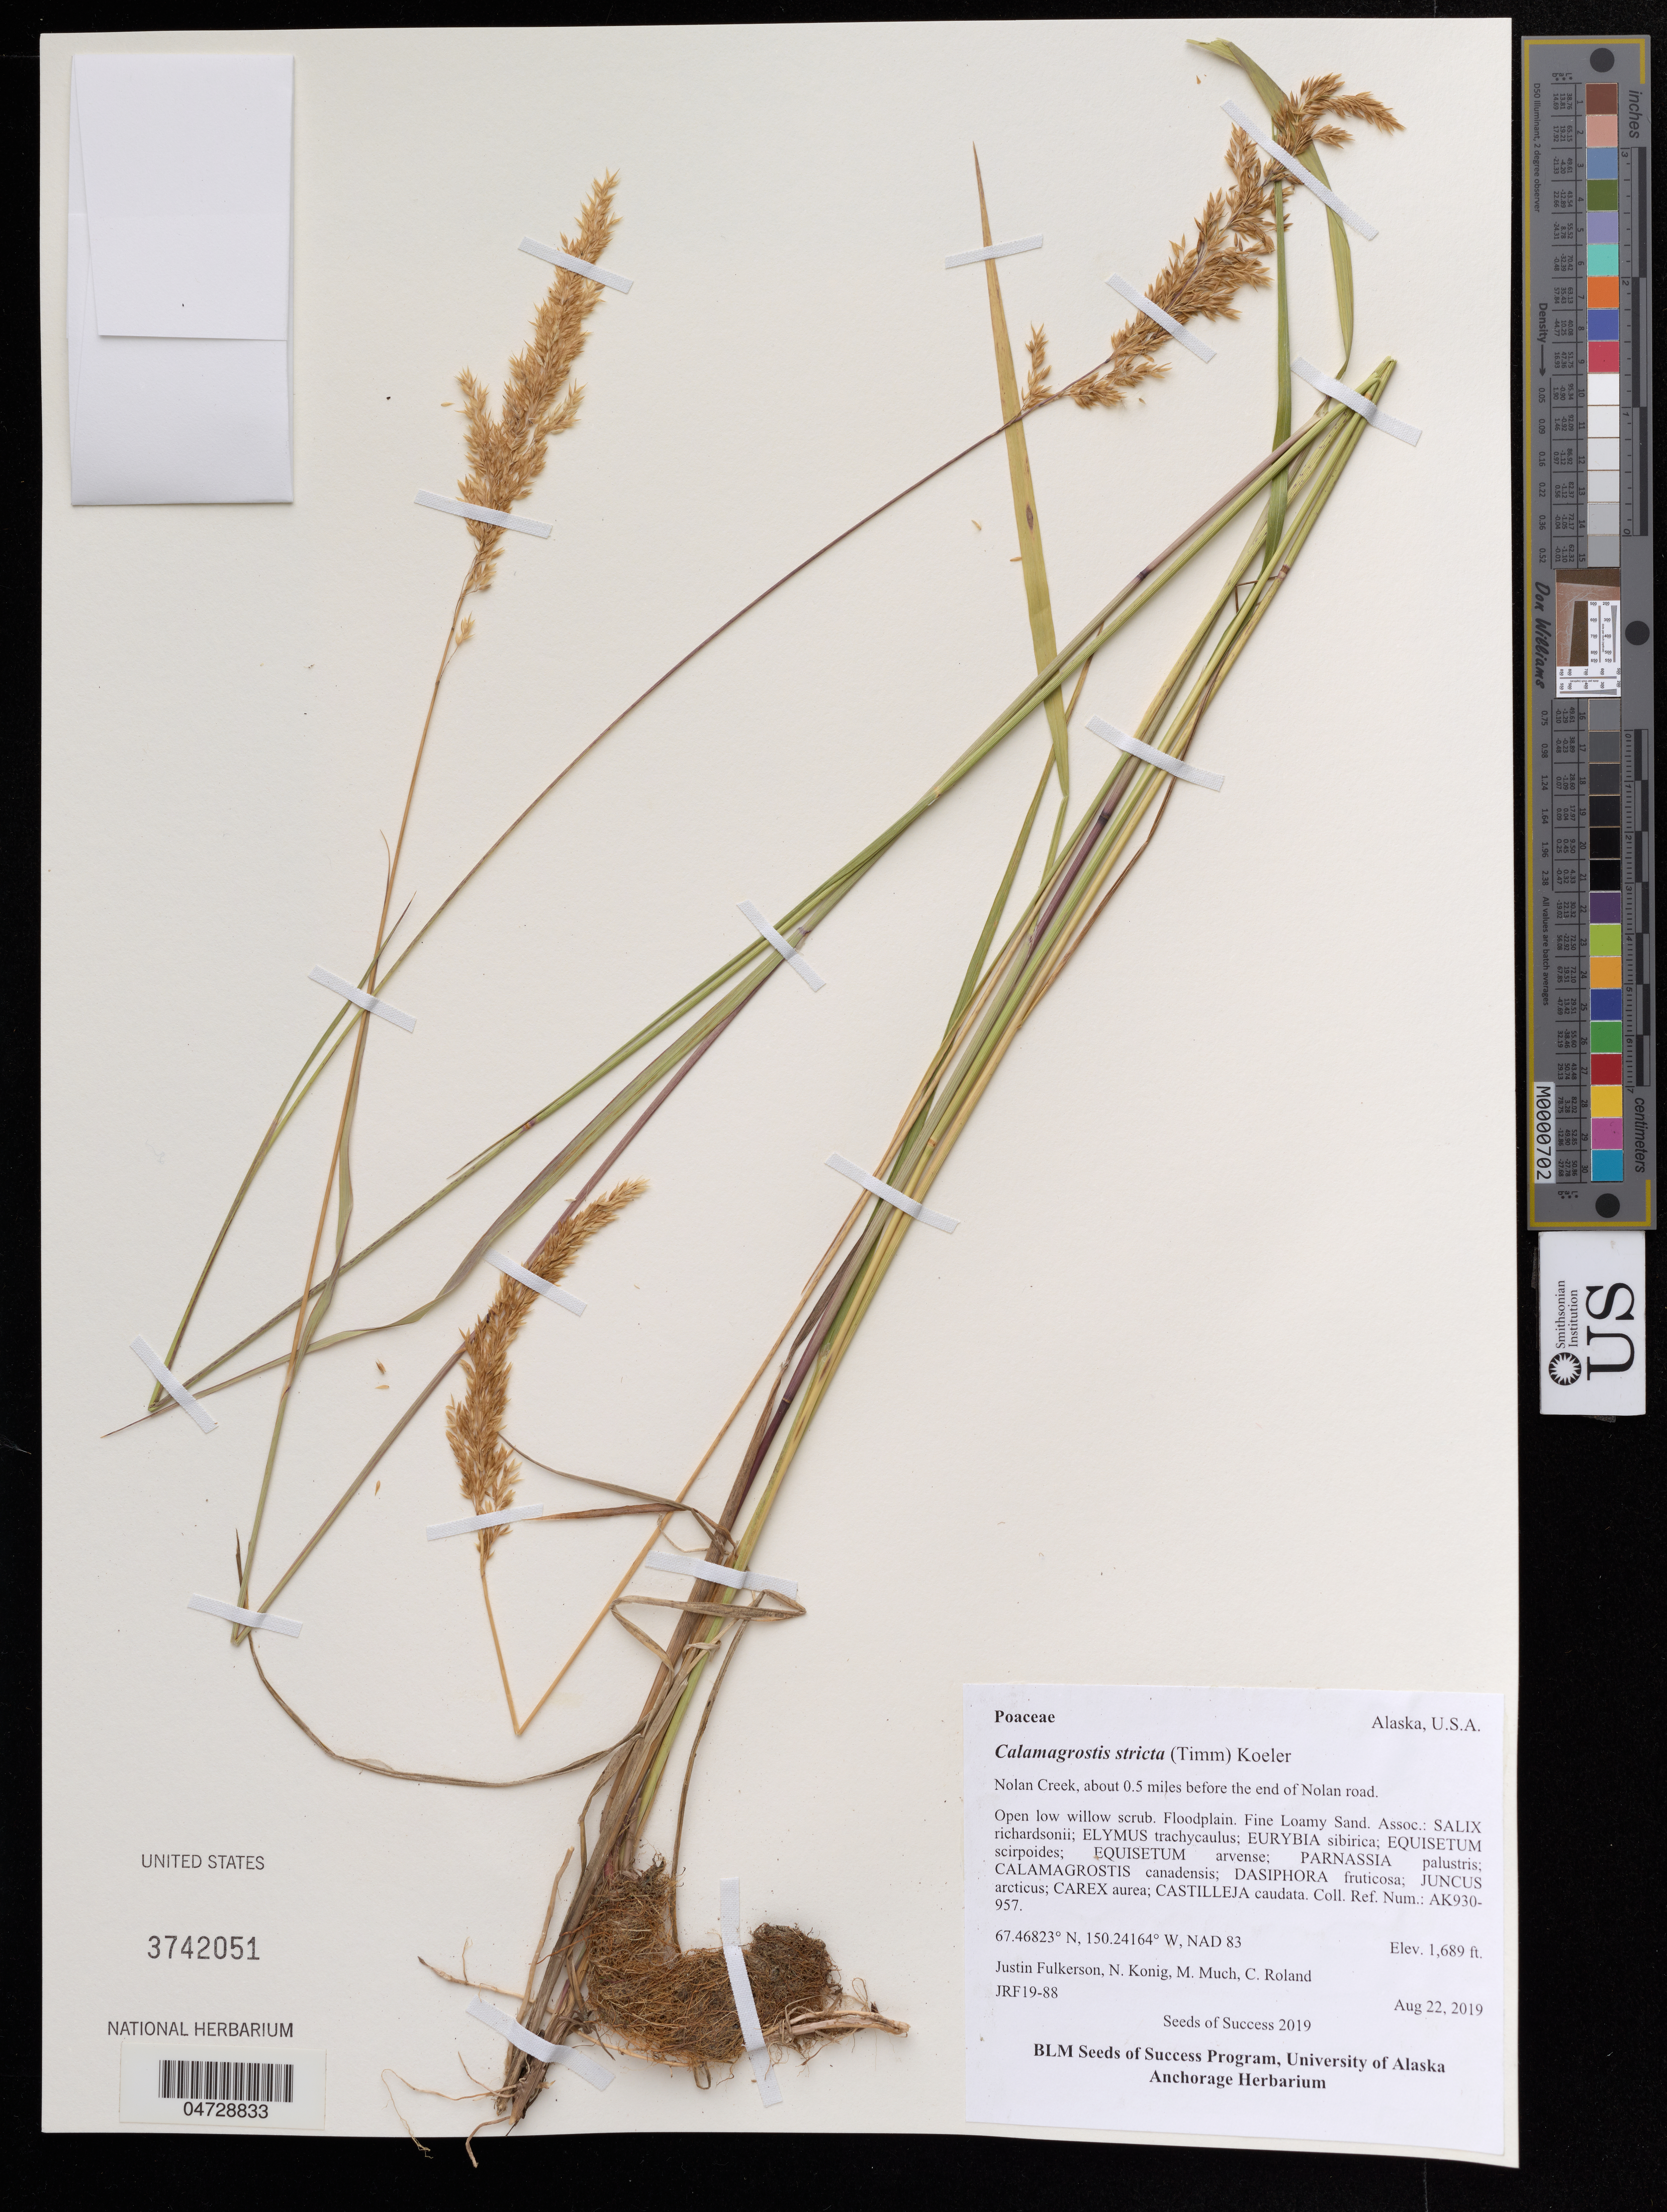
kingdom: Plantae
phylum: Tracheophyta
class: Liliopsida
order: Poales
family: Poaceae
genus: Calamagrostis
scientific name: Calamagrostis stricta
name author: (Timm) Koeler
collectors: J. Fulkerson, N. Konig & C. Roland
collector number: JRF19-88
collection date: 2019-08-22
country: United States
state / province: Alaska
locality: Nolan Creek, about 0.5 miles before the end of Nolan road.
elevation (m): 515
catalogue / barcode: US 3742051